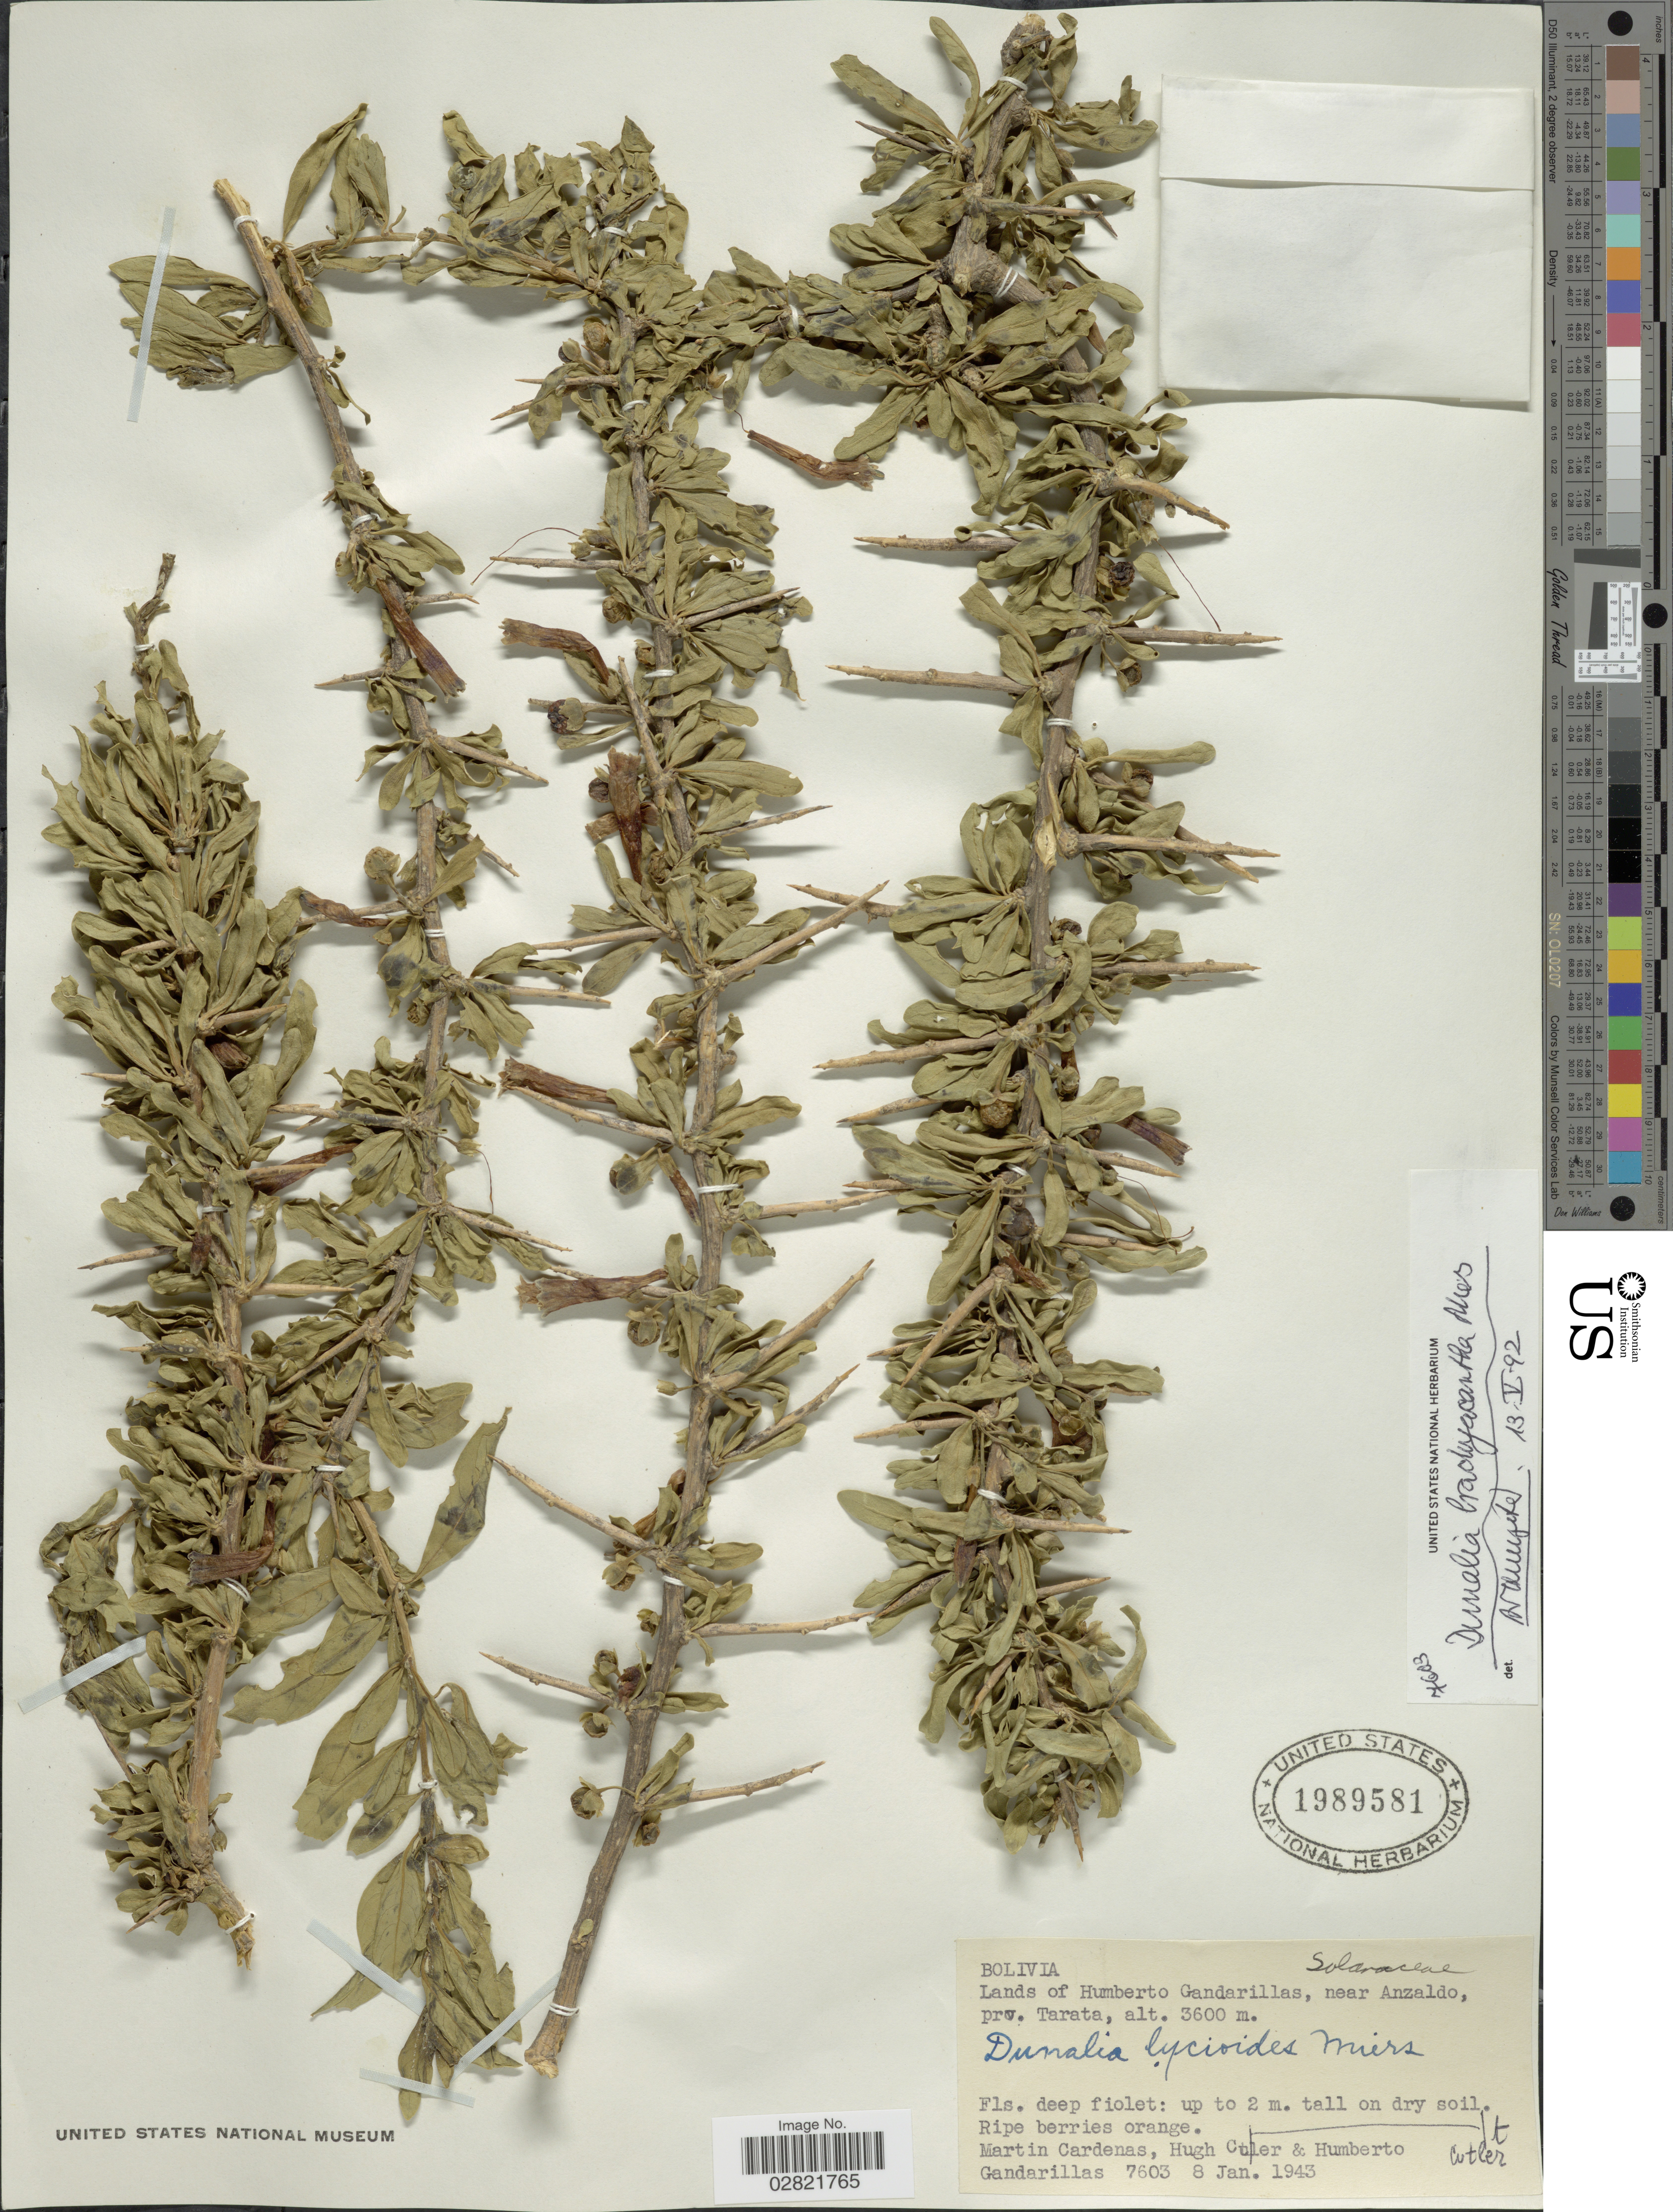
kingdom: Plantae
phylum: Tracheophyta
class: Magnoliopsida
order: Solanales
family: Solanaceae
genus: Dunalia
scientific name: Dunalia brachyacantha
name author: Miers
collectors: M. Cárdenas, H. C. Cutler & H. Gandarillas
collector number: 7603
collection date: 1943-01-08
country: Bolivia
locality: Lands of Humberto Gandarillas, near Anzaldo, prv. Tarata.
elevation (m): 3600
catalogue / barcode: US 1989581